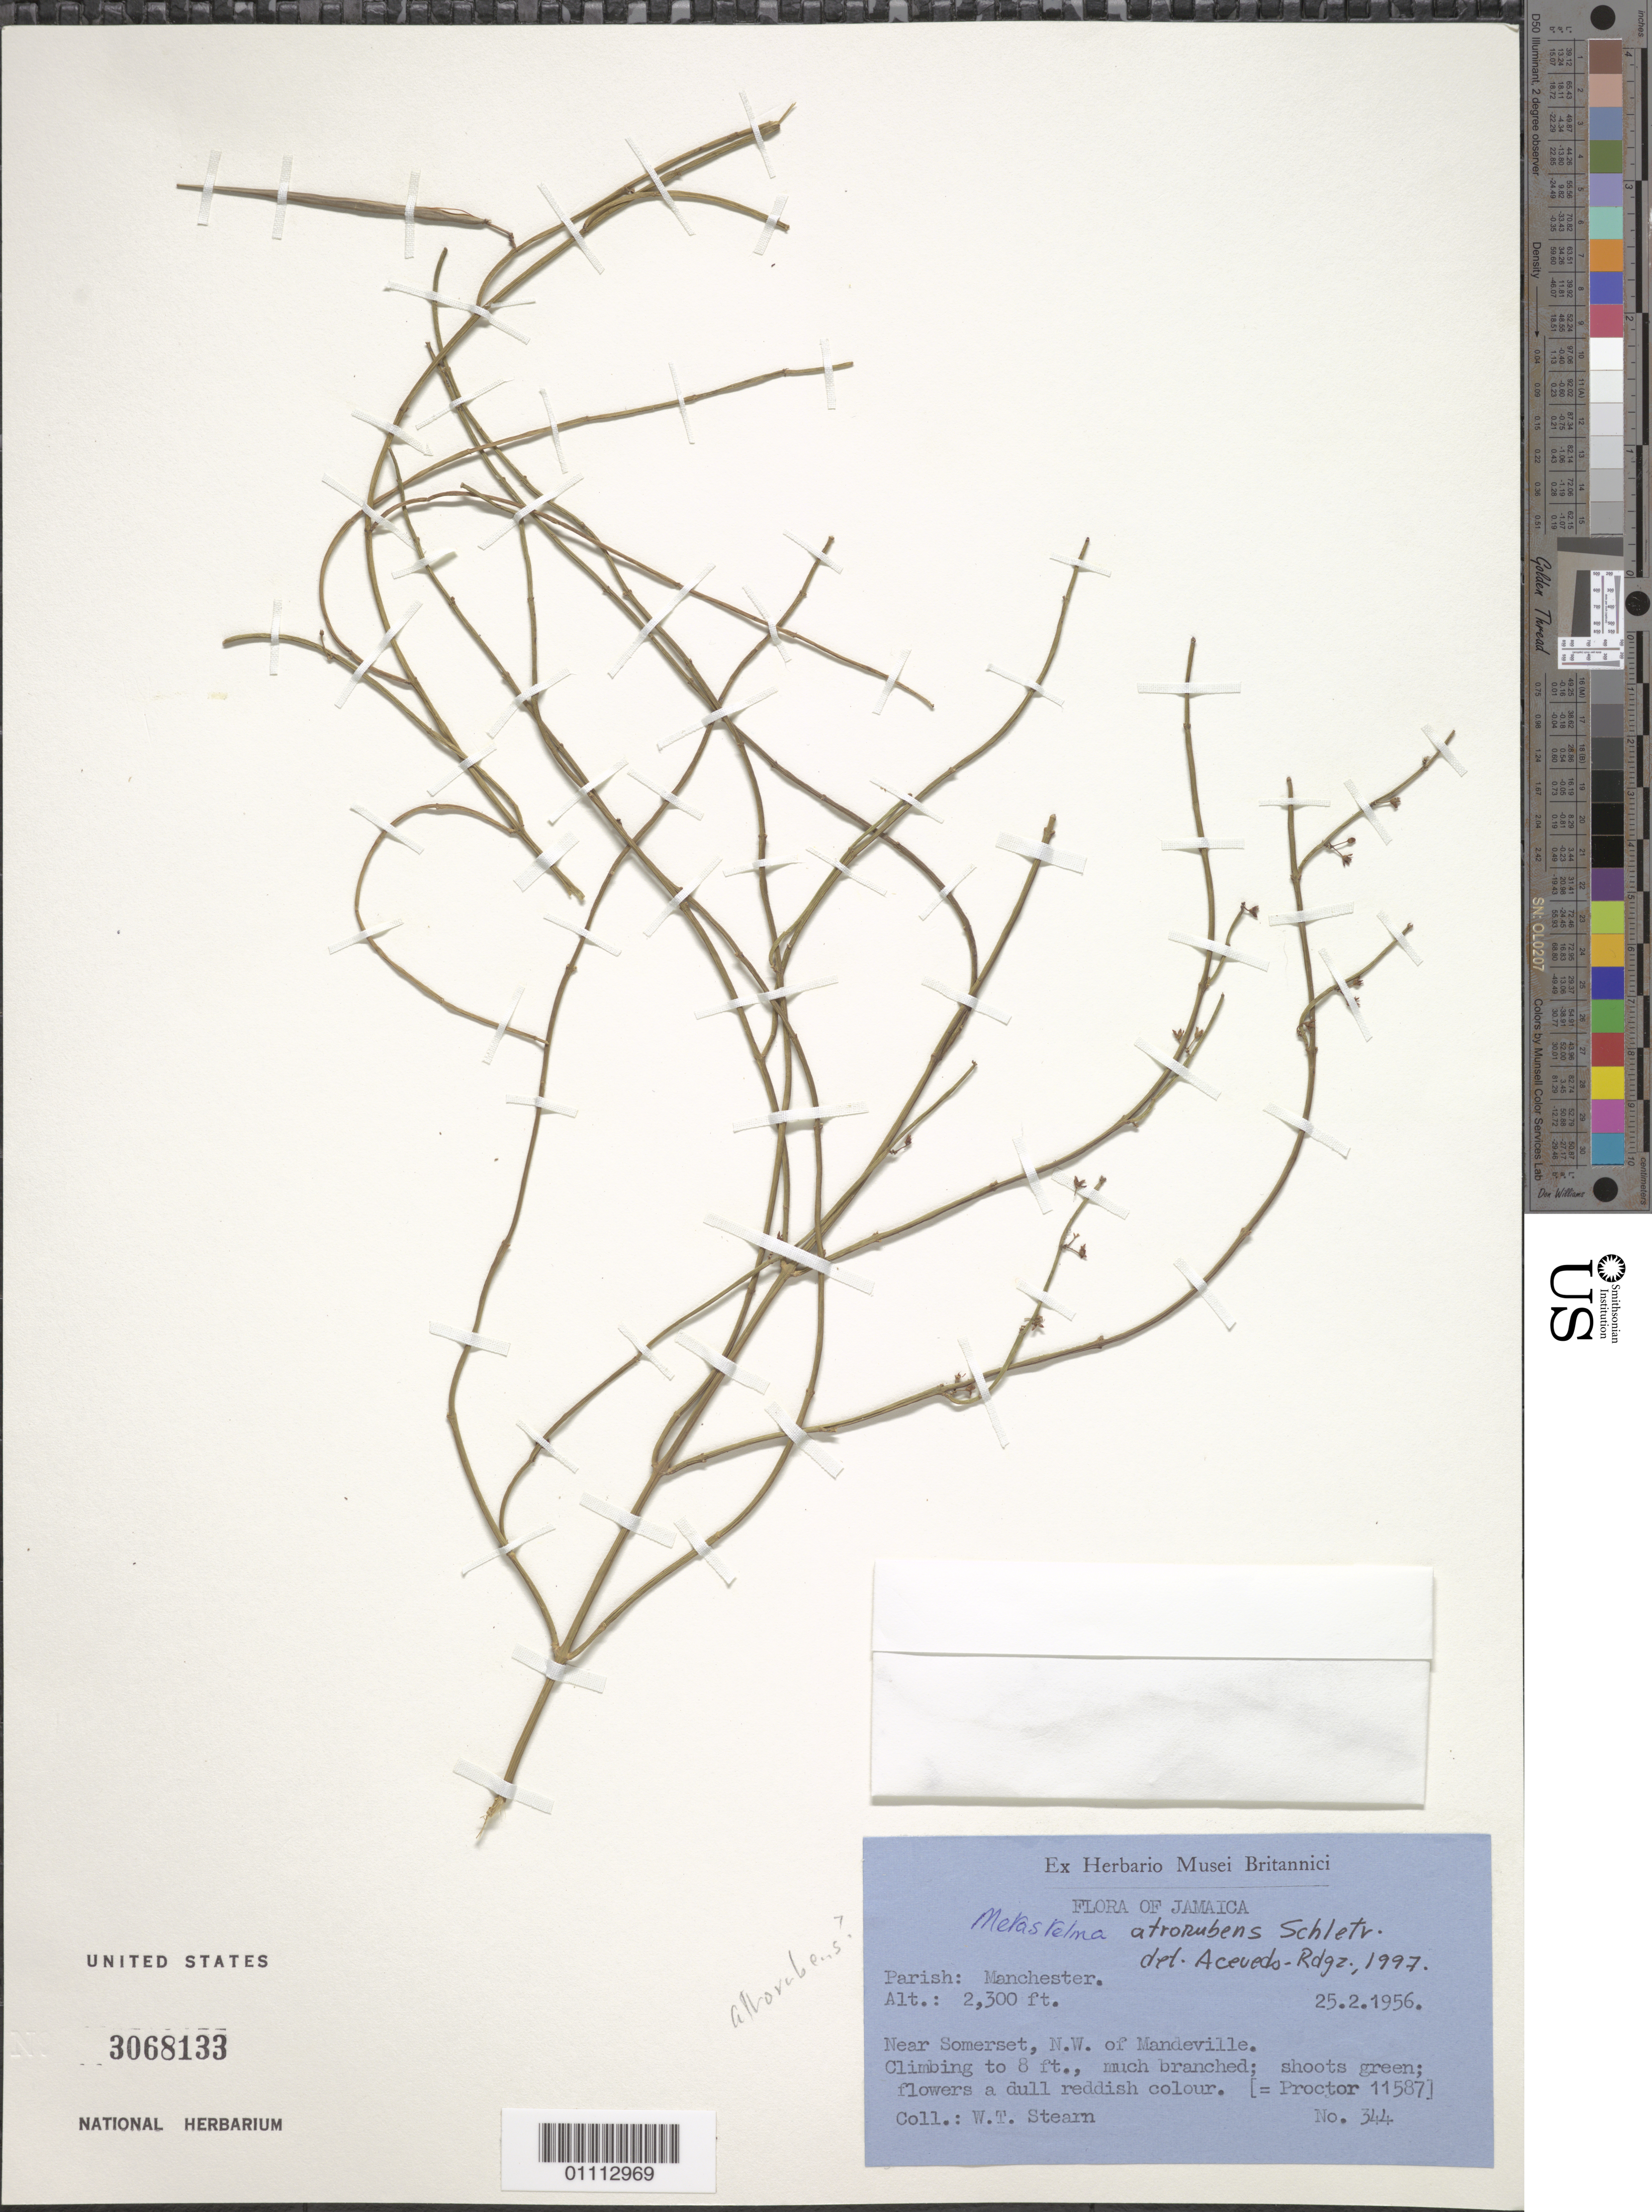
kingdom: Plantae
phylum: Tracheophyta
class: Magnoliopsida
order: Gentianales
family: Apocynaceae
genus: Cynanchum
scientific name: Cynanchum atrorubens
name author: (Schltr.) Alain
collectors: W. T. Stearn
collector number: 344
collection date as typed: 25 Feb 1956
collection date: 1956-02-25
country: Jamaica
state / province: Manchester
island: Jamaica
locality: Near Somerset, NW of Mandeville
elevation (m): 762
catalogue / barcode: US 3068133